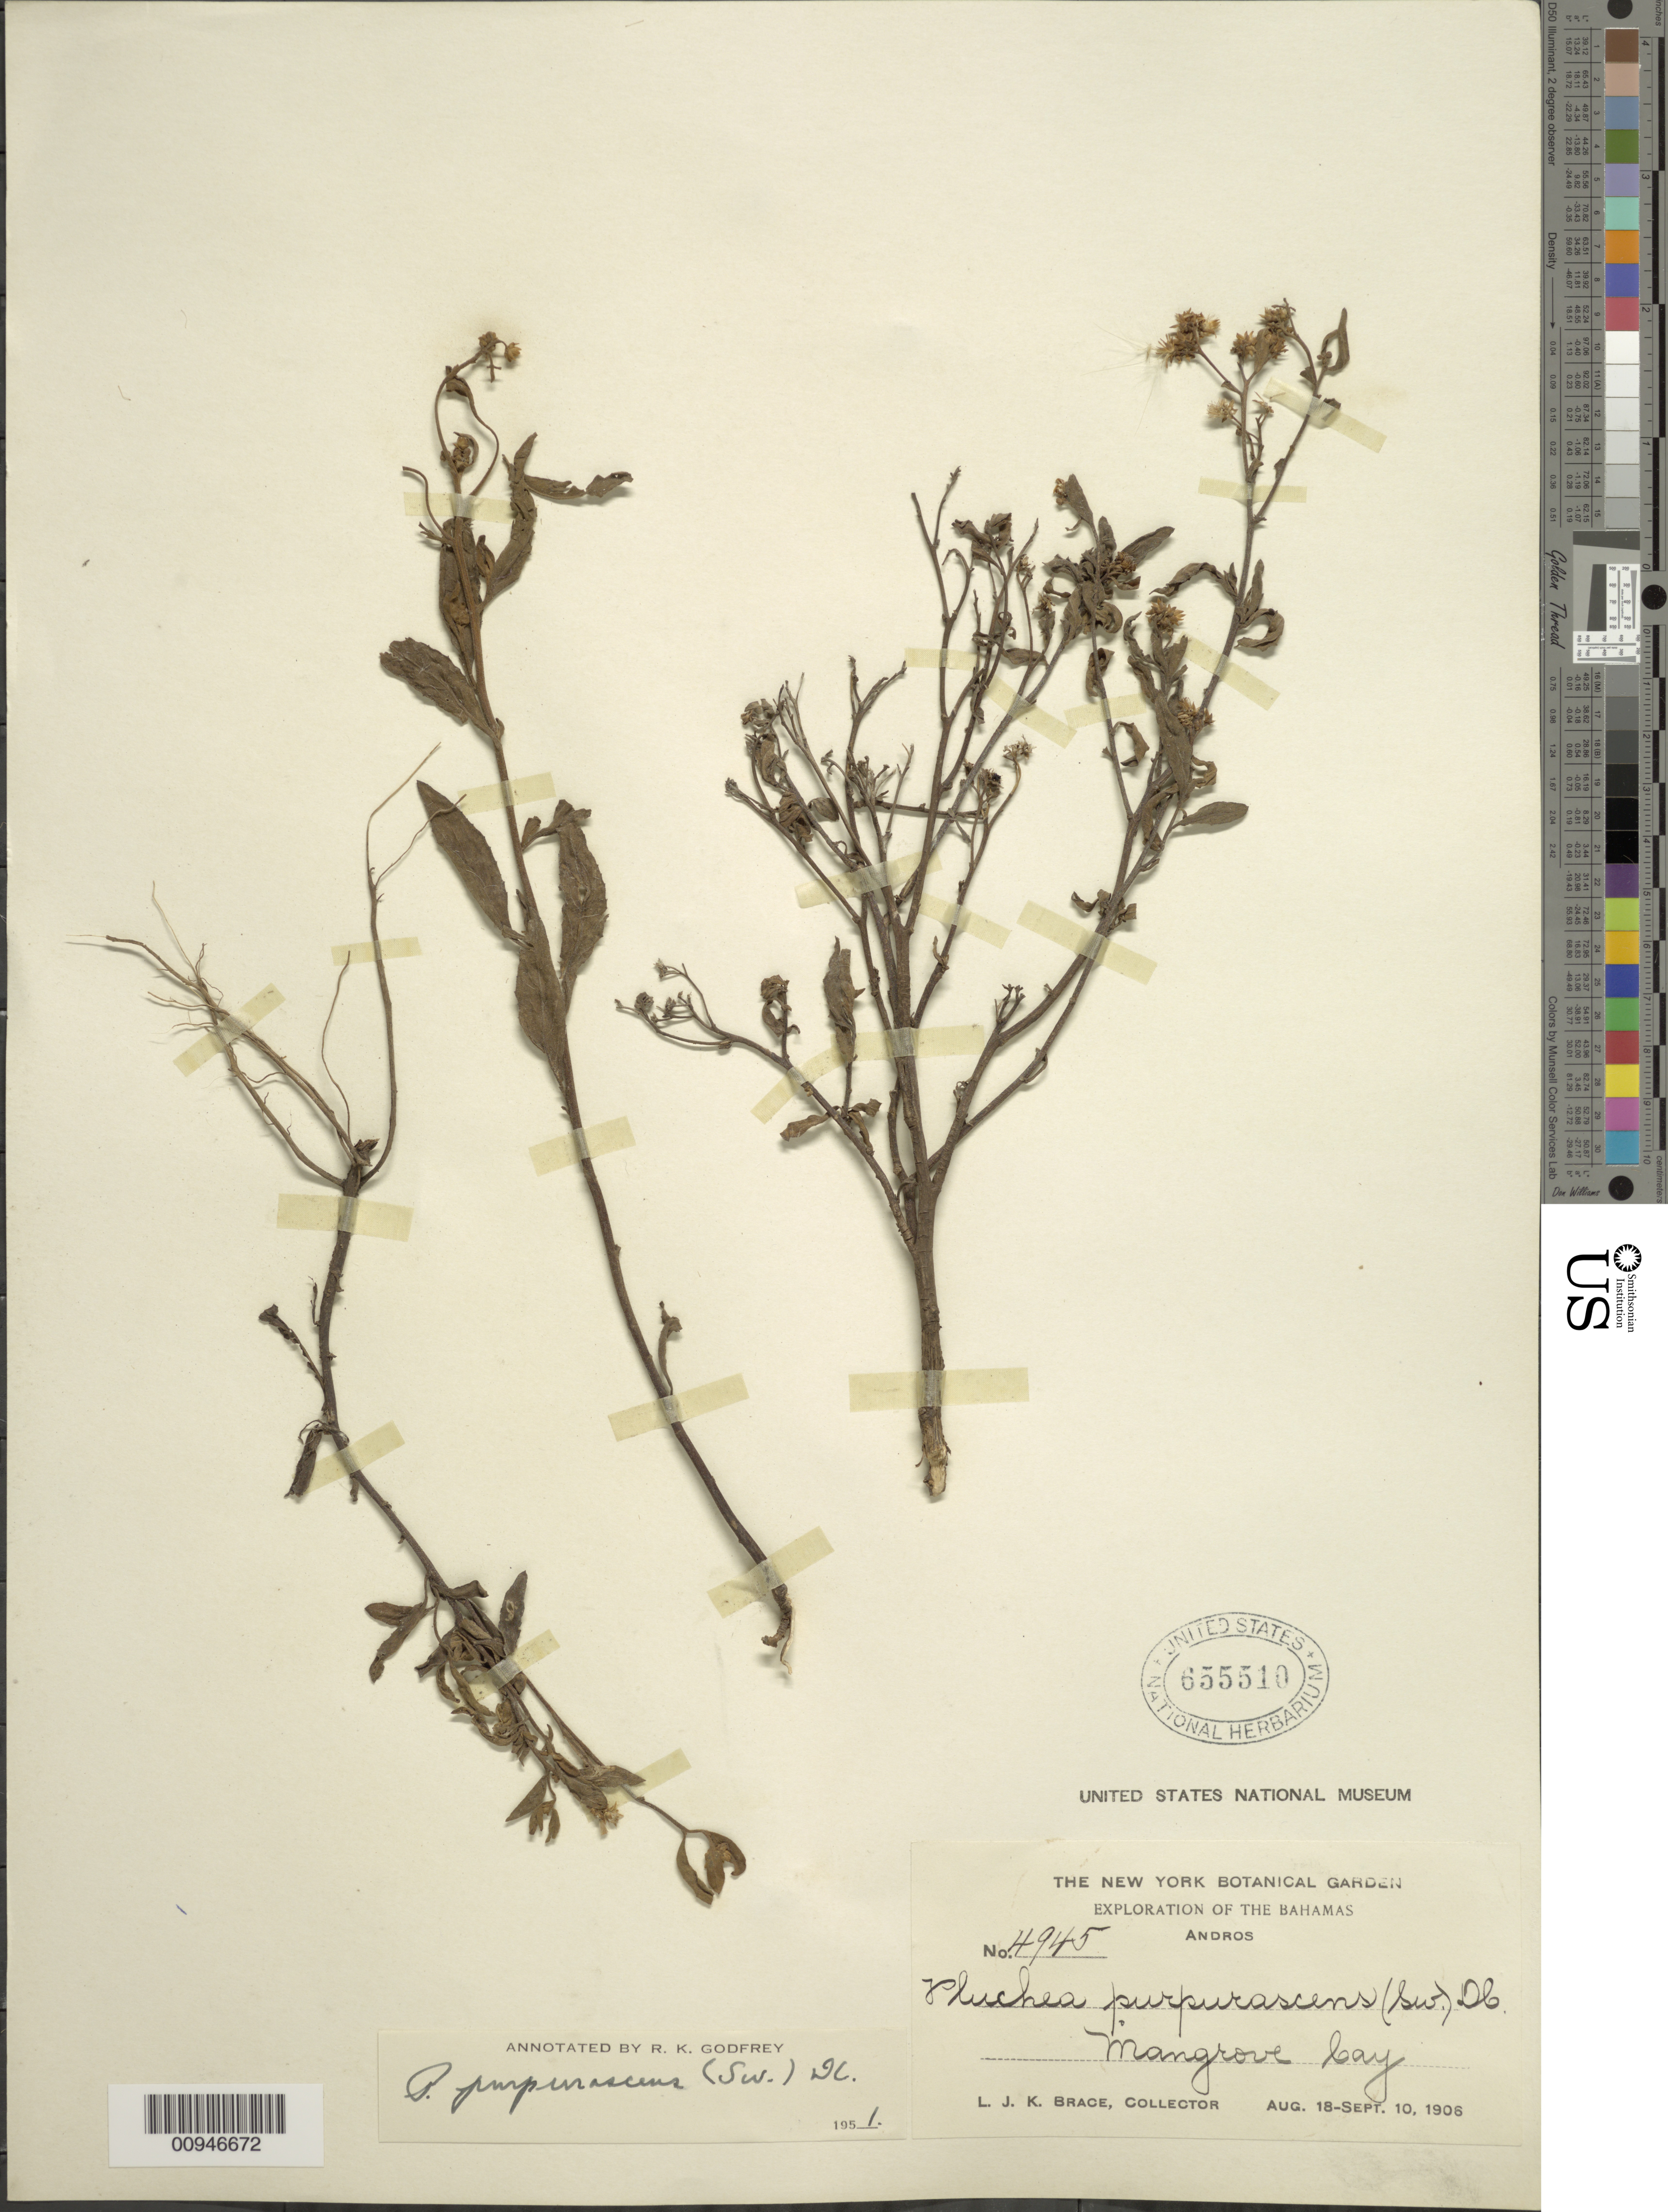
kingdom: Plantae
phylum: Tracheophyta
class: Magnoliopsida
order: Asterales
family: Asteraceae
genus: Pluchea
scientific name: Pluchea odorata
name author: (L.) Cass.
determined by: Godfrey, R. K.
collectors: L. J. K. Brace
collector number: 4945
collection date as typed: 18 Aug 1906 to 10 Sep 1906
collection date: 1906-08-18/1906-09-10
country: Bahamas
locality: Mangrove Bay, Andros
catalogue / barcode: US 655510